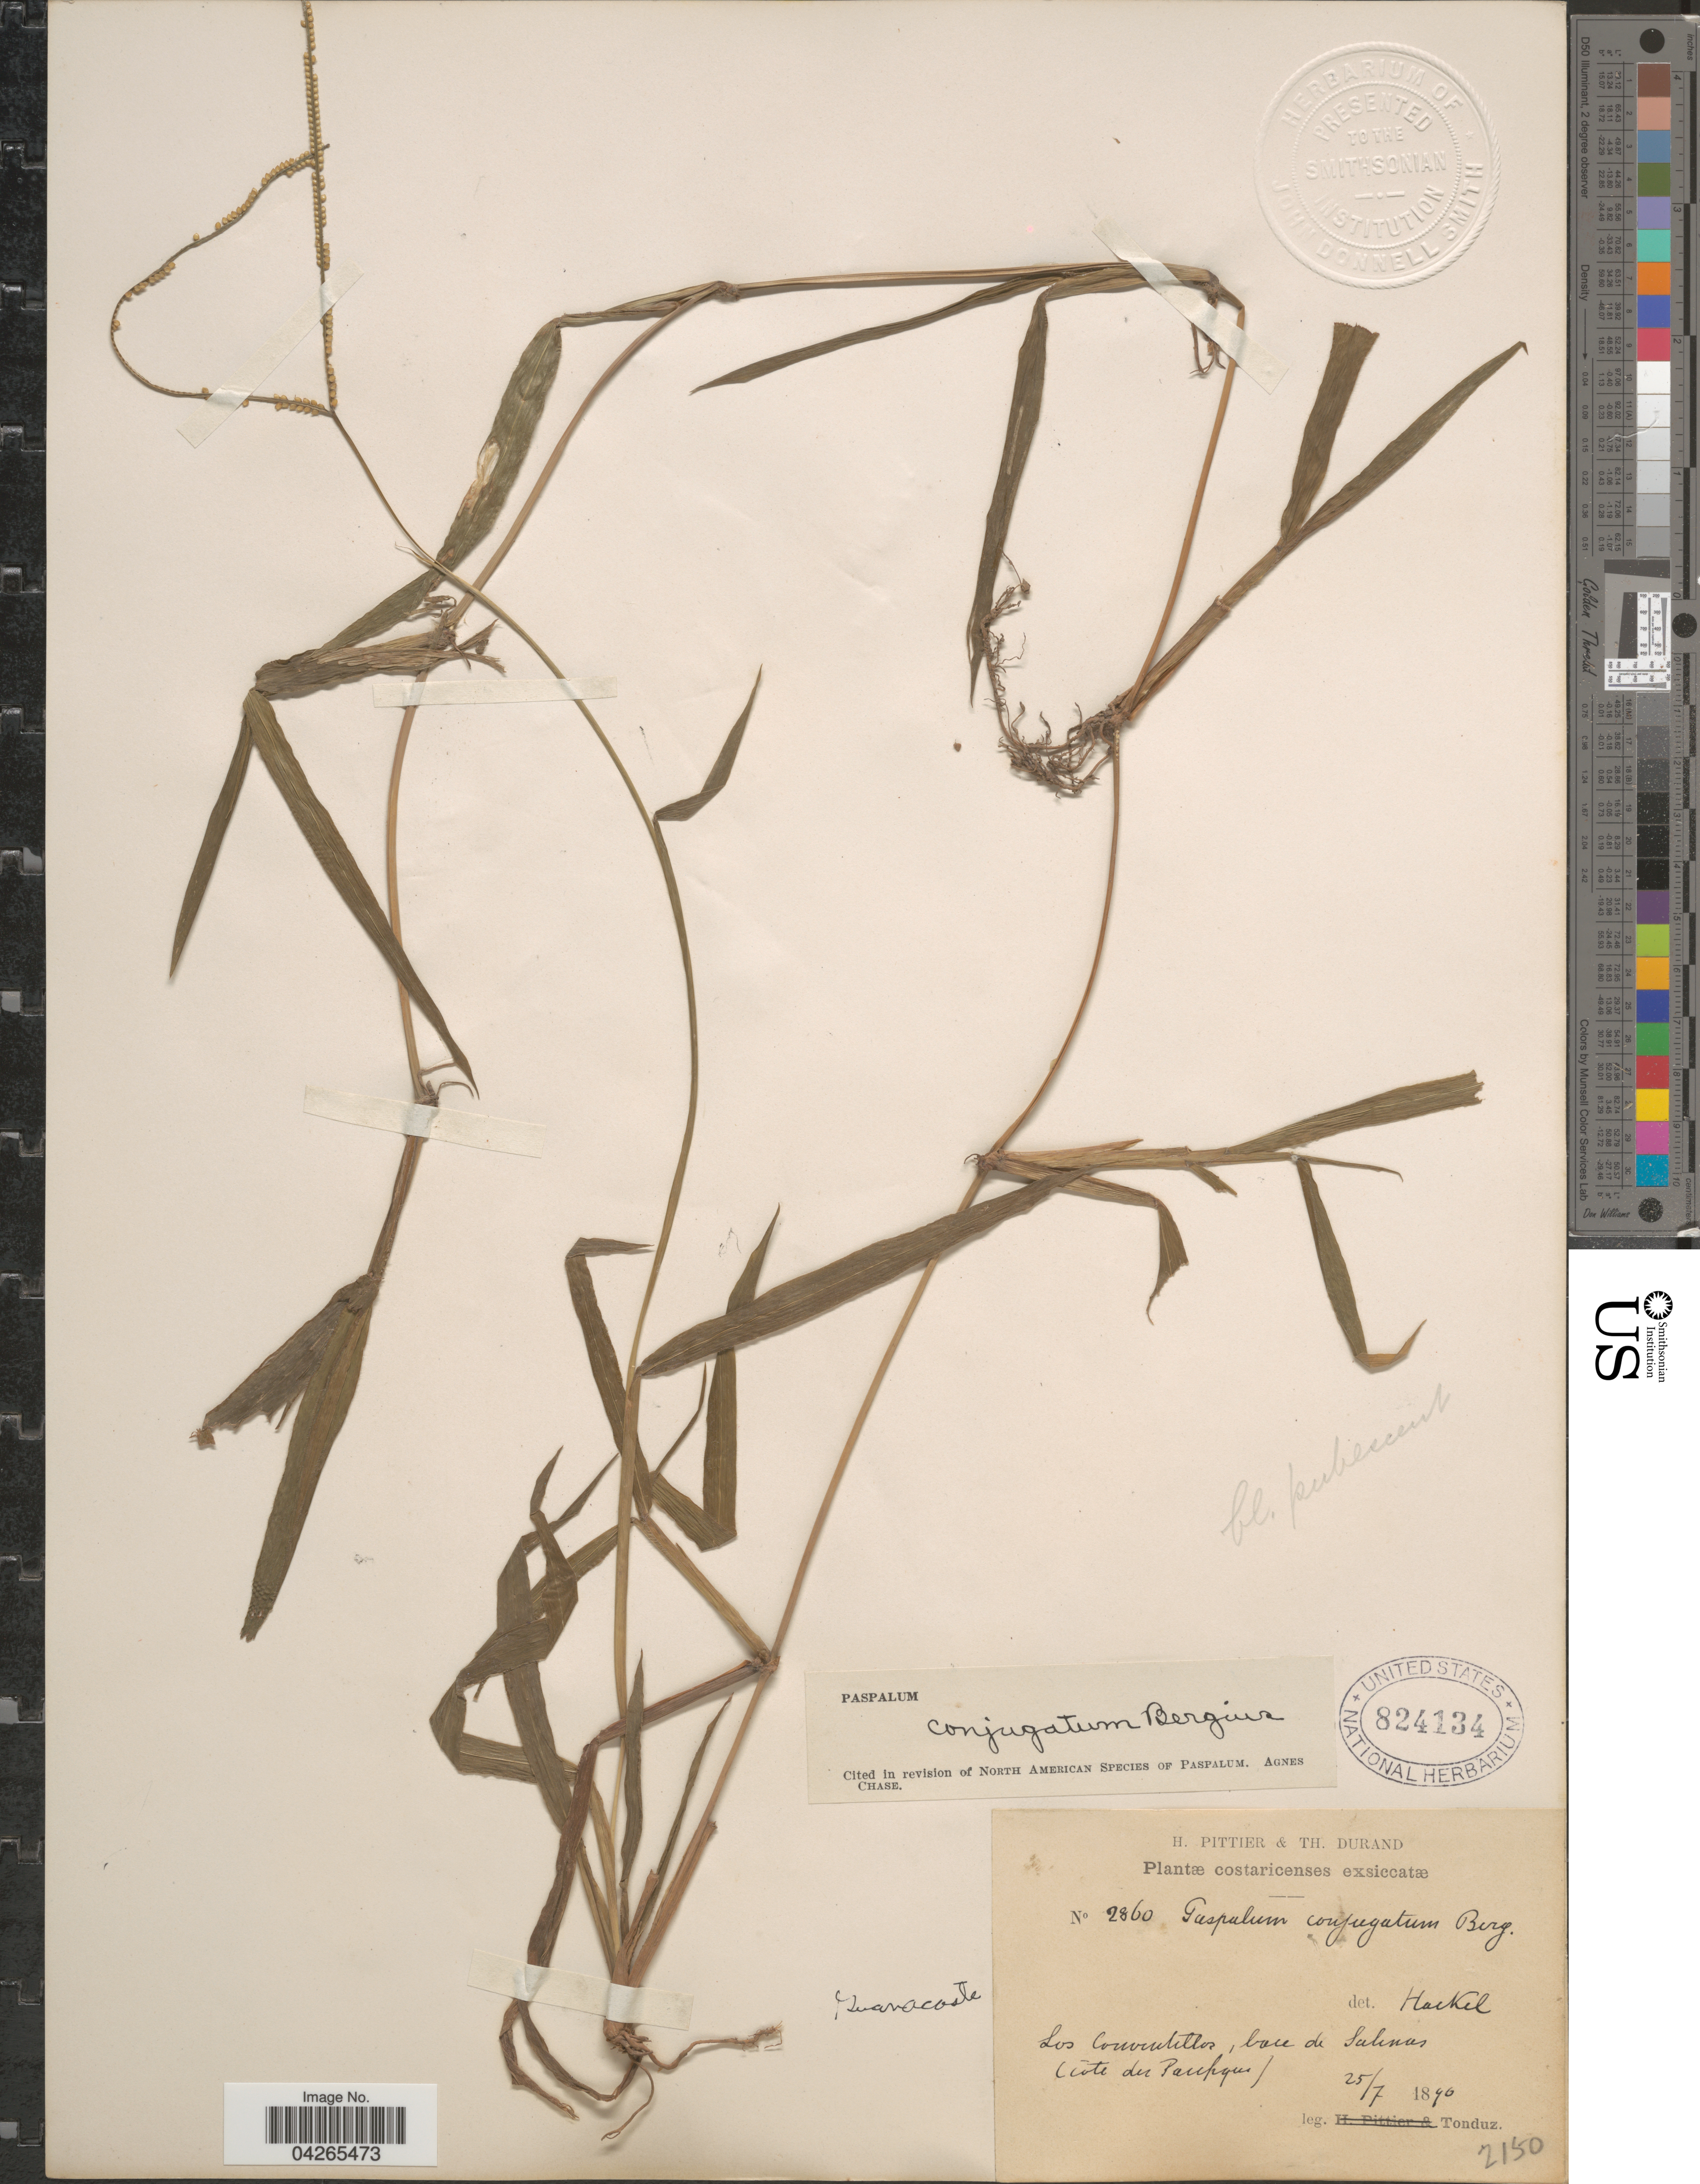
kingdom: Plantae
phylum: Tracheophyta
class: Liliopsida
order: Poales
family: Poaceae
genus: Paspalum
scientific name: Paspalum conjugatum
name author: P.J. Bergius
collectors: Tonduz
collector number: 2860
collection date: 1890-07-25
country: Costa Rica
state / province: Guanacaste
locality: Los Conventillos [interpreted], boce [interpreted] de Salinas. (cóte des Paupques [interpreted]).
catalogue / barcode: US 824134